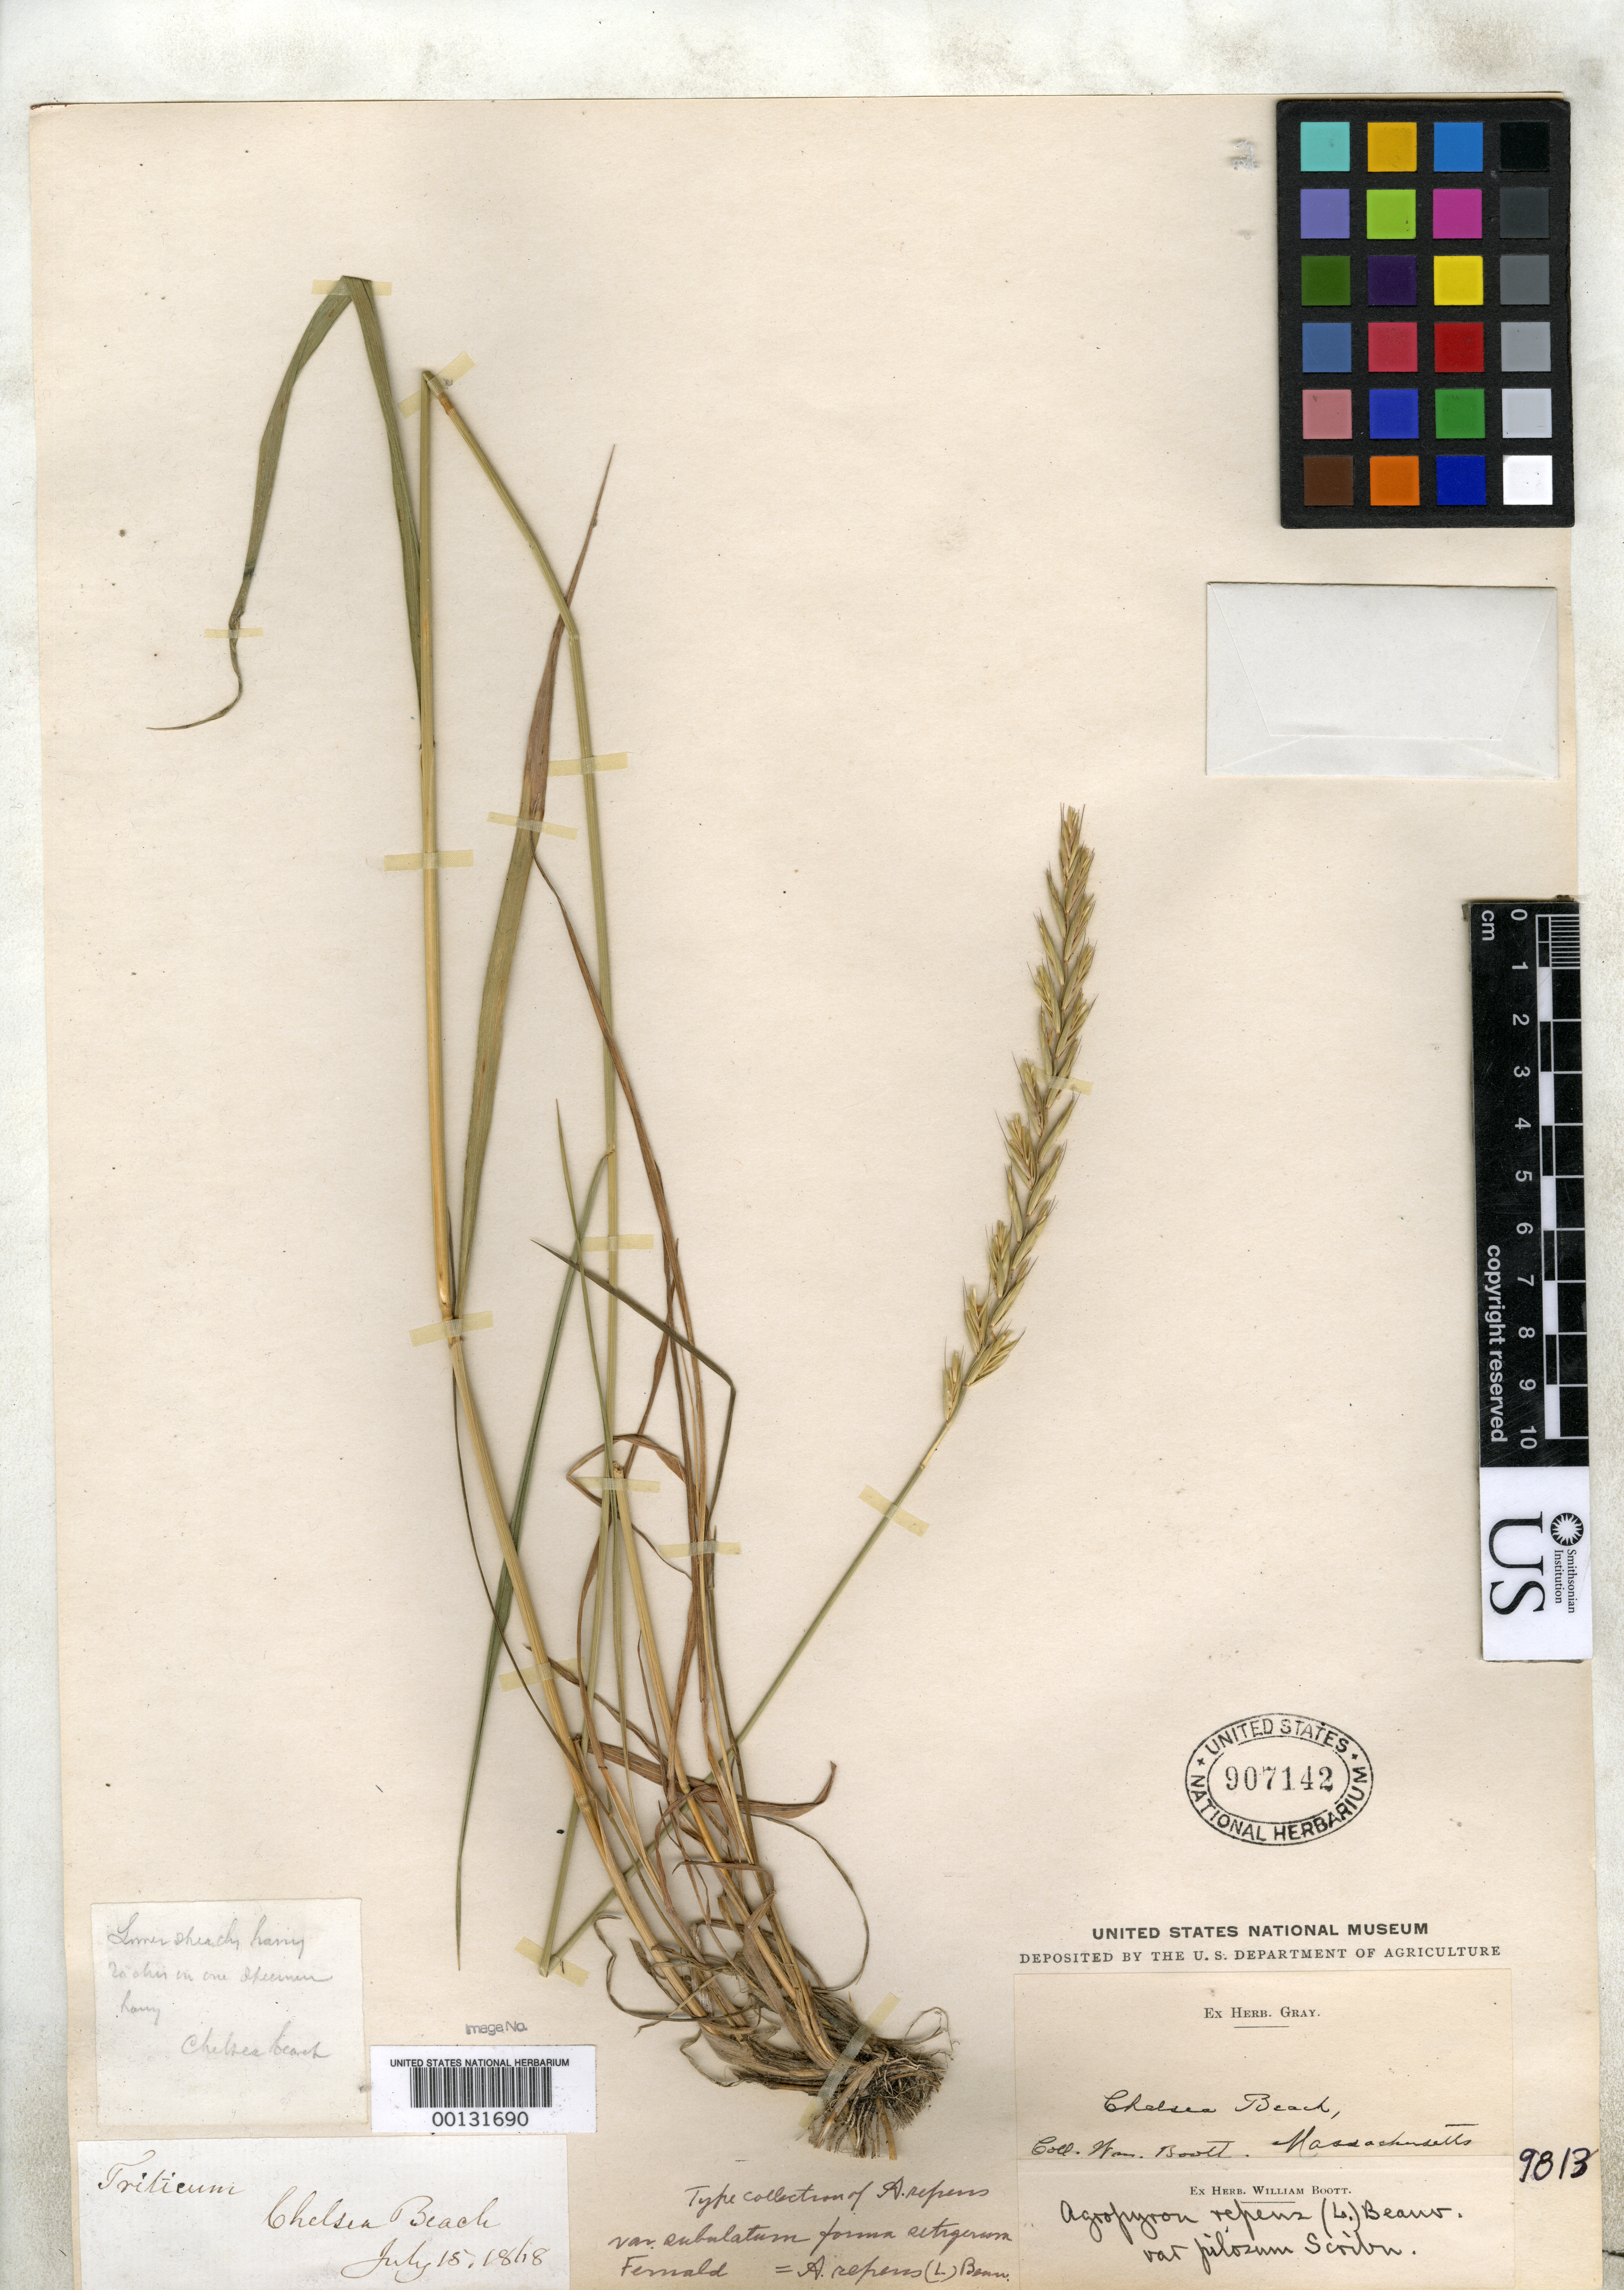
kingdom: Plantae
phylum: Tracheophyta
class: Liliopsida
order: Poales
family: Poaceae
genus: Agropyron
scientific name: Agropyron repens f. setigerum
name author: Fernald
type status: Isotype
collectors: W. Boott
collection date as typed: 15 Jul 1868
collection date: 1868-07-15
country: United States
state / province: Massachusetts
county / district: Suffolk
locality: Chelsea Beach.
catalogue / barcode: US 907142